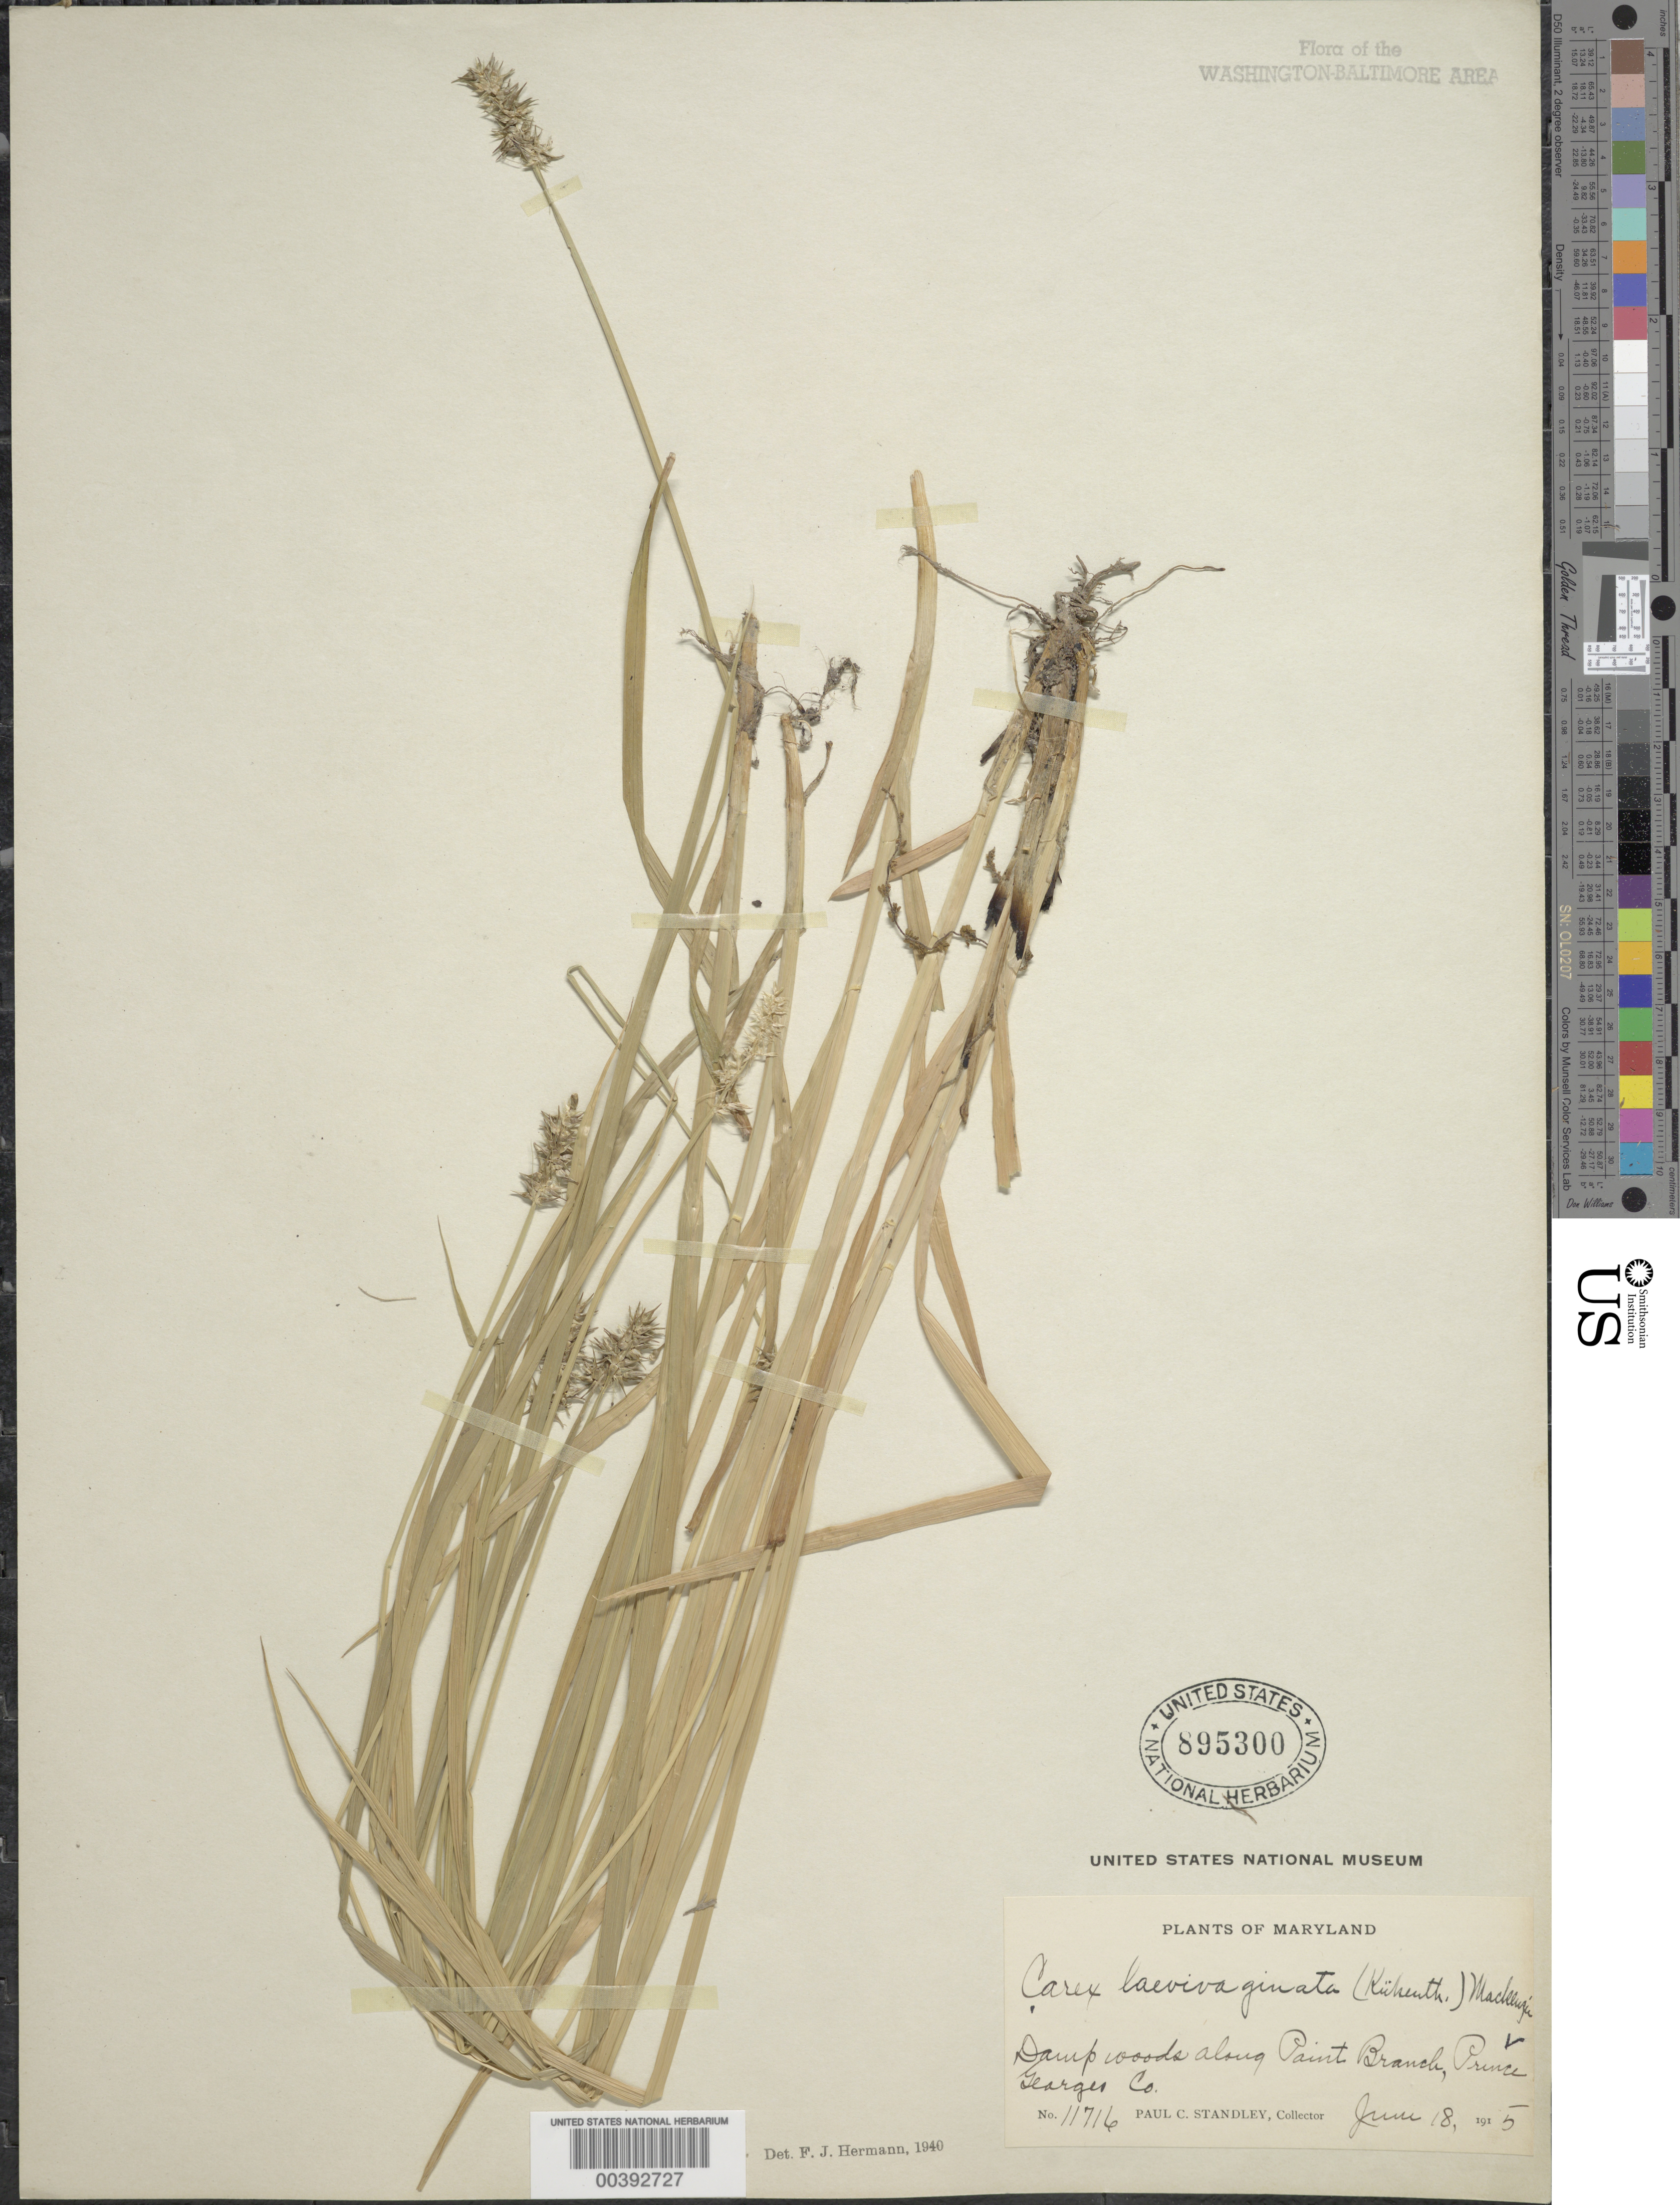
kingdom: Plantae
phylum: Tracheophyta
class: Liliopsida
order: Poales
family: Cyperaceae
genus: Carex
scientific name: Carex laevivaginata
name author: (Kük.) Mack.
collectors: P. C. Standley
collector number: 11716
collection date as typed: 18 Jun 1915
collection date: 1915-06-18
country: United States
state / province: Maryland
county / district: Prince George's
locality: Paint Branch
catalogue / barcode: US 895300